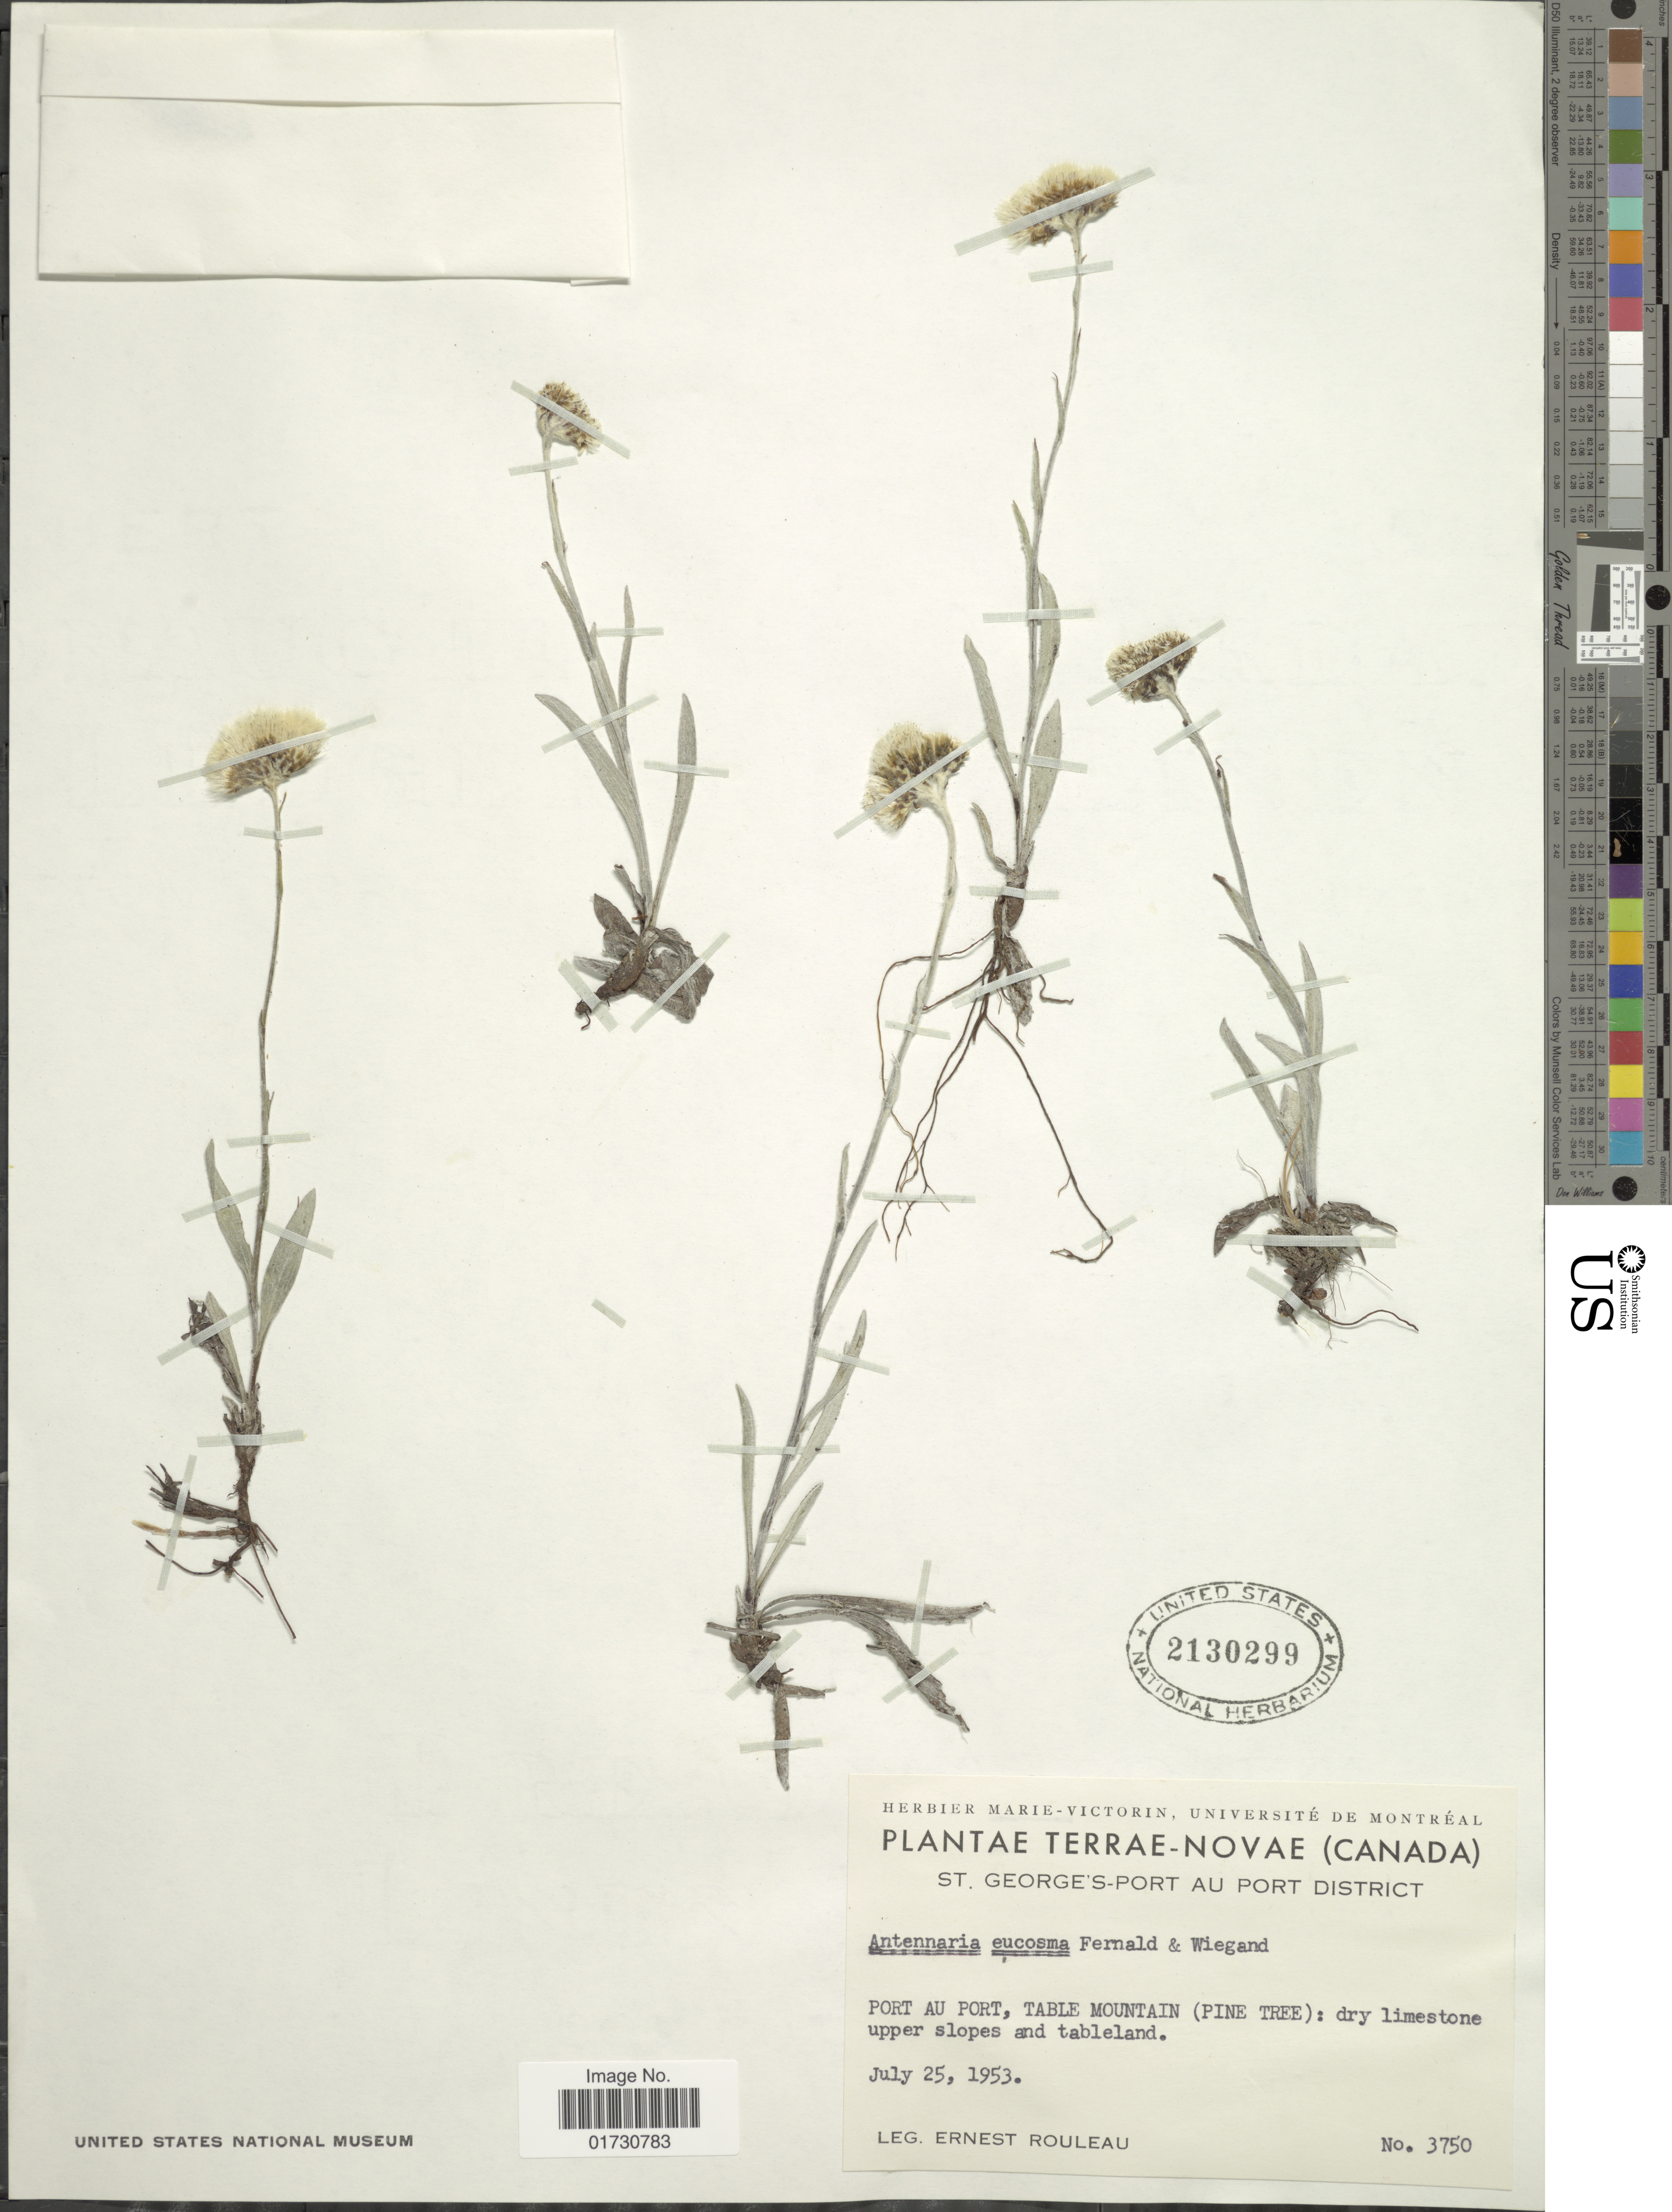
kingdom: Plantae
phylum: Tracheophyta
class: Magnoliopsida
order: Asterales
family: Asteraceae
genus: Antennaria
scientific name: Antennaria eucosma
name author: Fernald & Wiegand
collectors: J. Rouleau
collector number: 3750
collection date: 1953-07-25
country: Canada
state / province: Newfoundland and Labrador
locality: Terre-Novae (Canada), St. George's-Port au Port District, Port Au Port, Table Mountain (Pine Tree); dry limestone upper slopes and tableland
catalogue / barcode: US 2130299